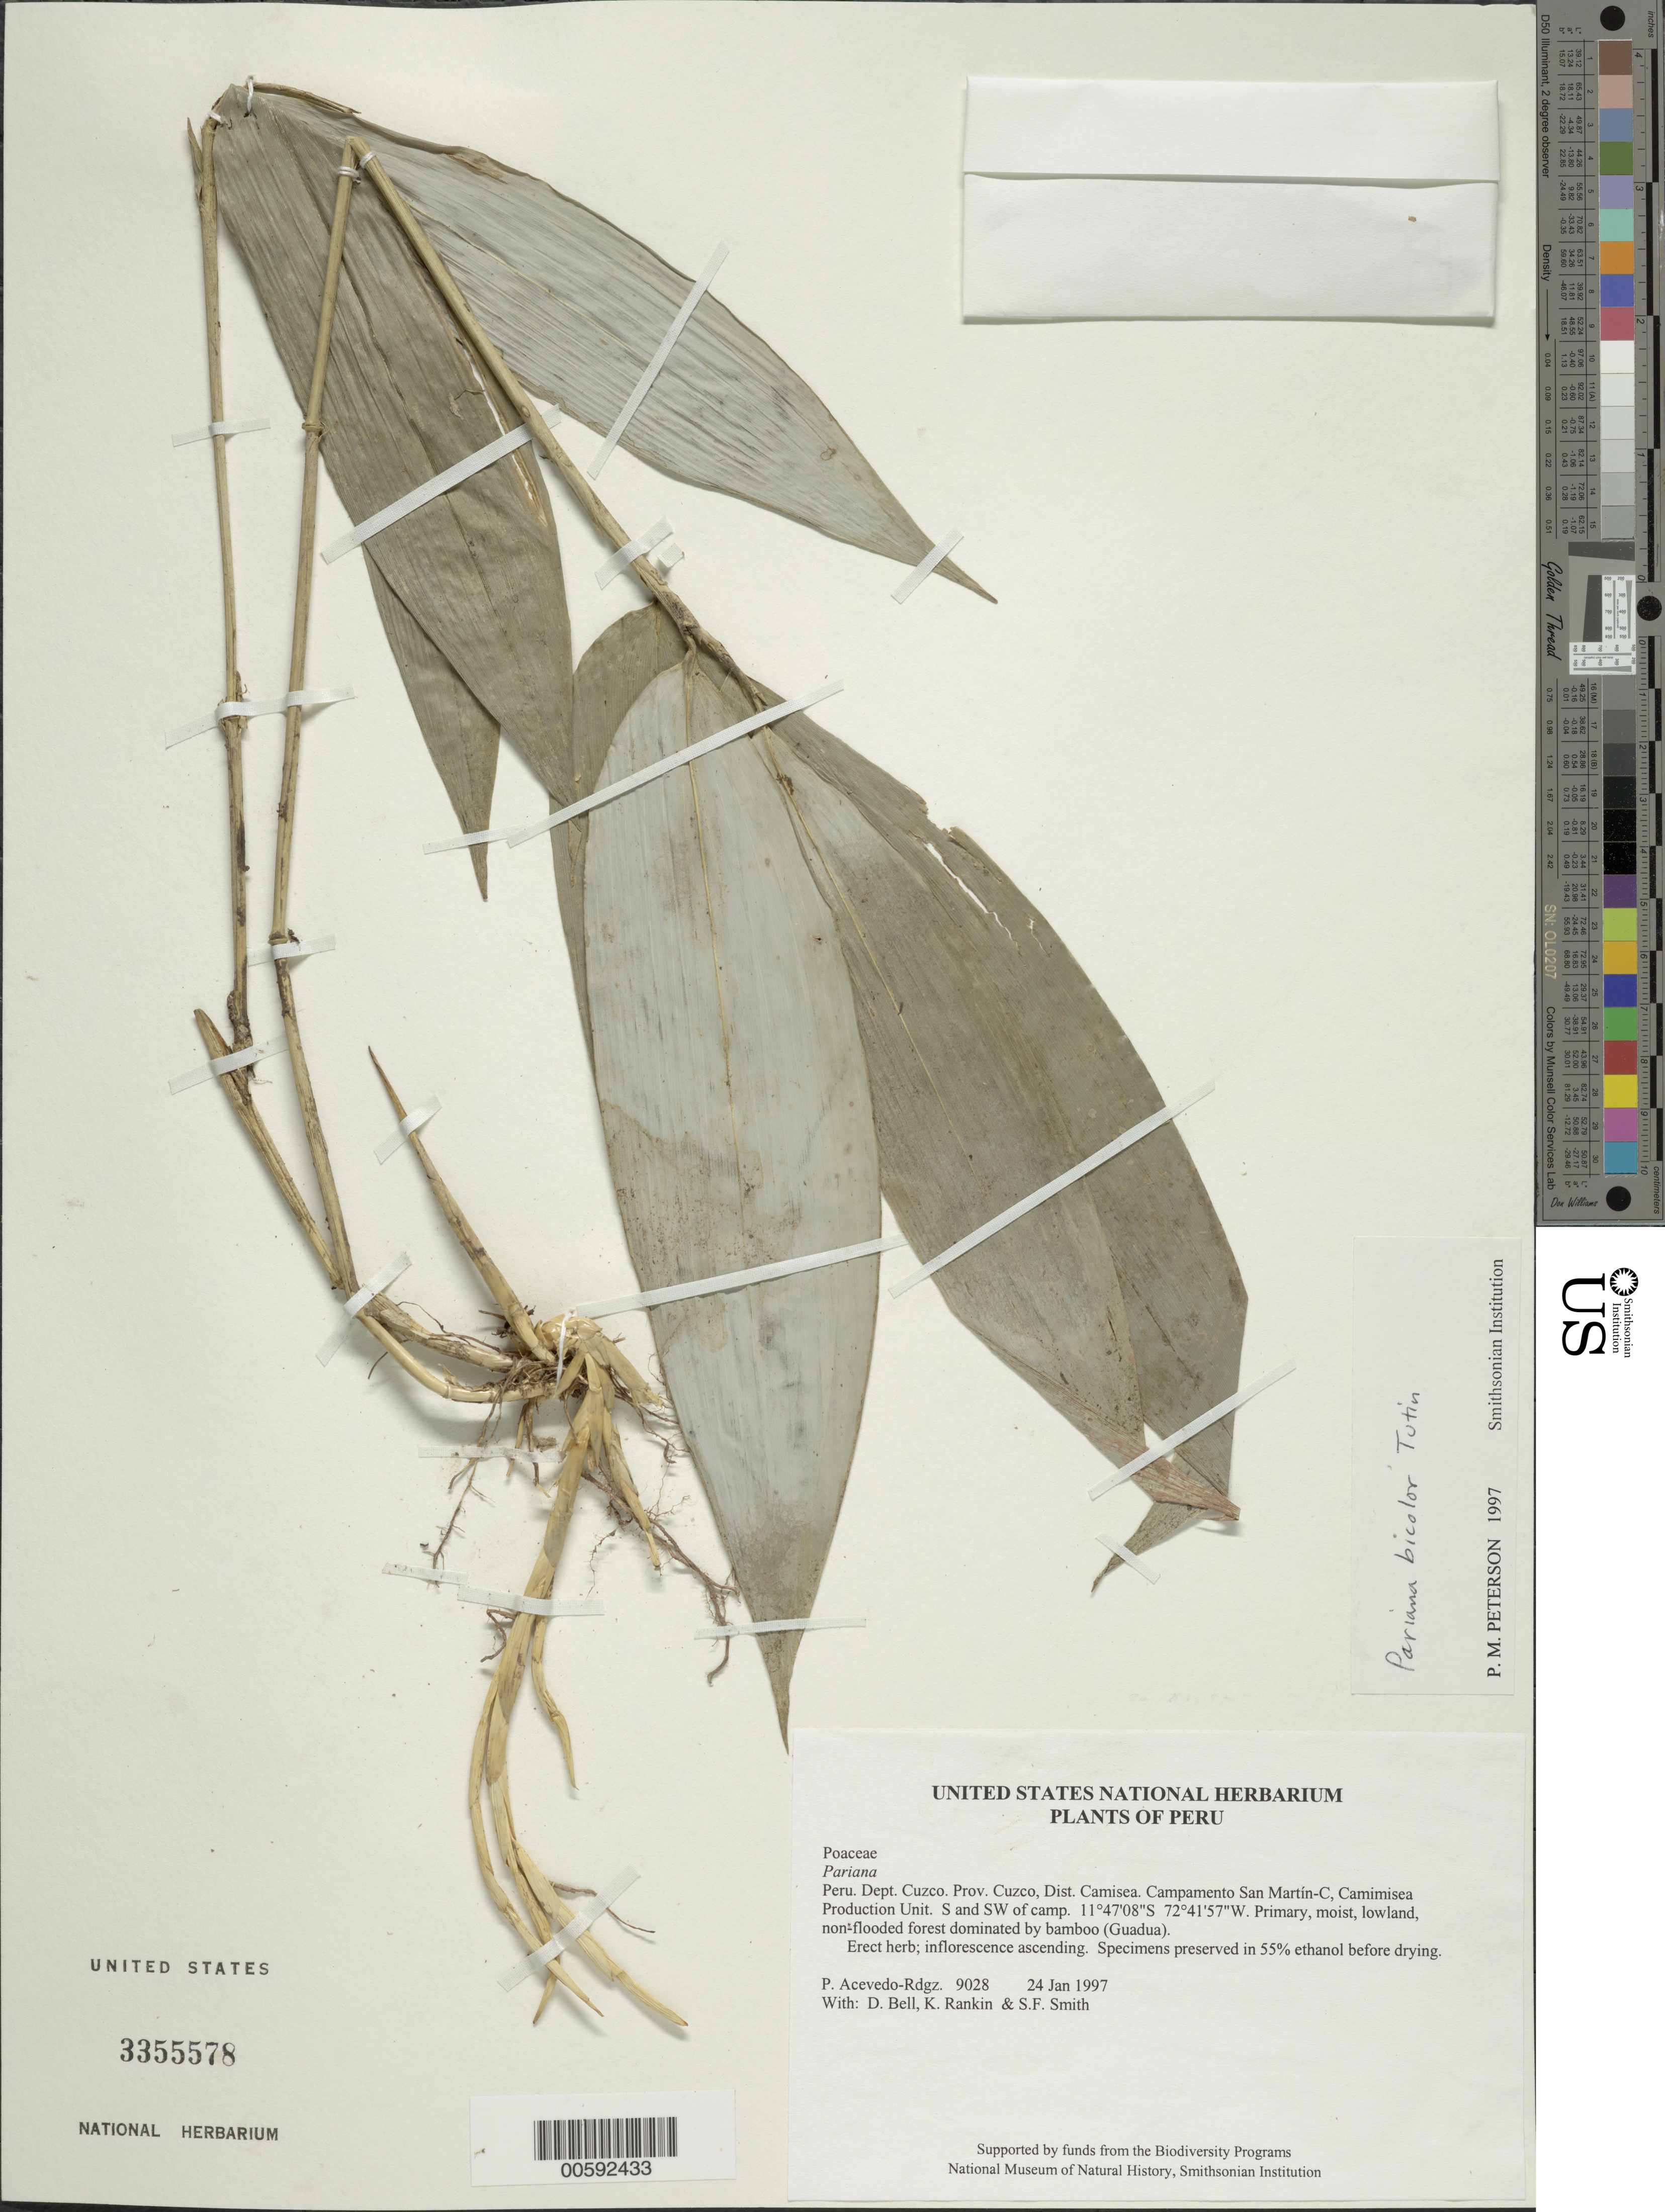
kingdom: Plantae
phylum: Tracheophyta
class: Liliopsida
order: Poales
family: Poaceae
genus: Pariana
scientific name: Pariana bicolor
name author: Tutin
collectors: P. Acevedo-Rodr., D. A. Bell, K. B. Rankin & S.F. Smith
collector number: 9028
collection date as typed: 24 Jan 1997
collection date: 1997-01-24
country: Peru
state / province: Cusco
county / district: Cusco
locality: Districto Camisea, Campamento San Martín-C, Camimisea Production Unit. S and SW of camp.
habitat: Primary, moist, lowland, non-flooded forest dominated by bamboo (Guadua).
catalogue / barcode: US 3355578